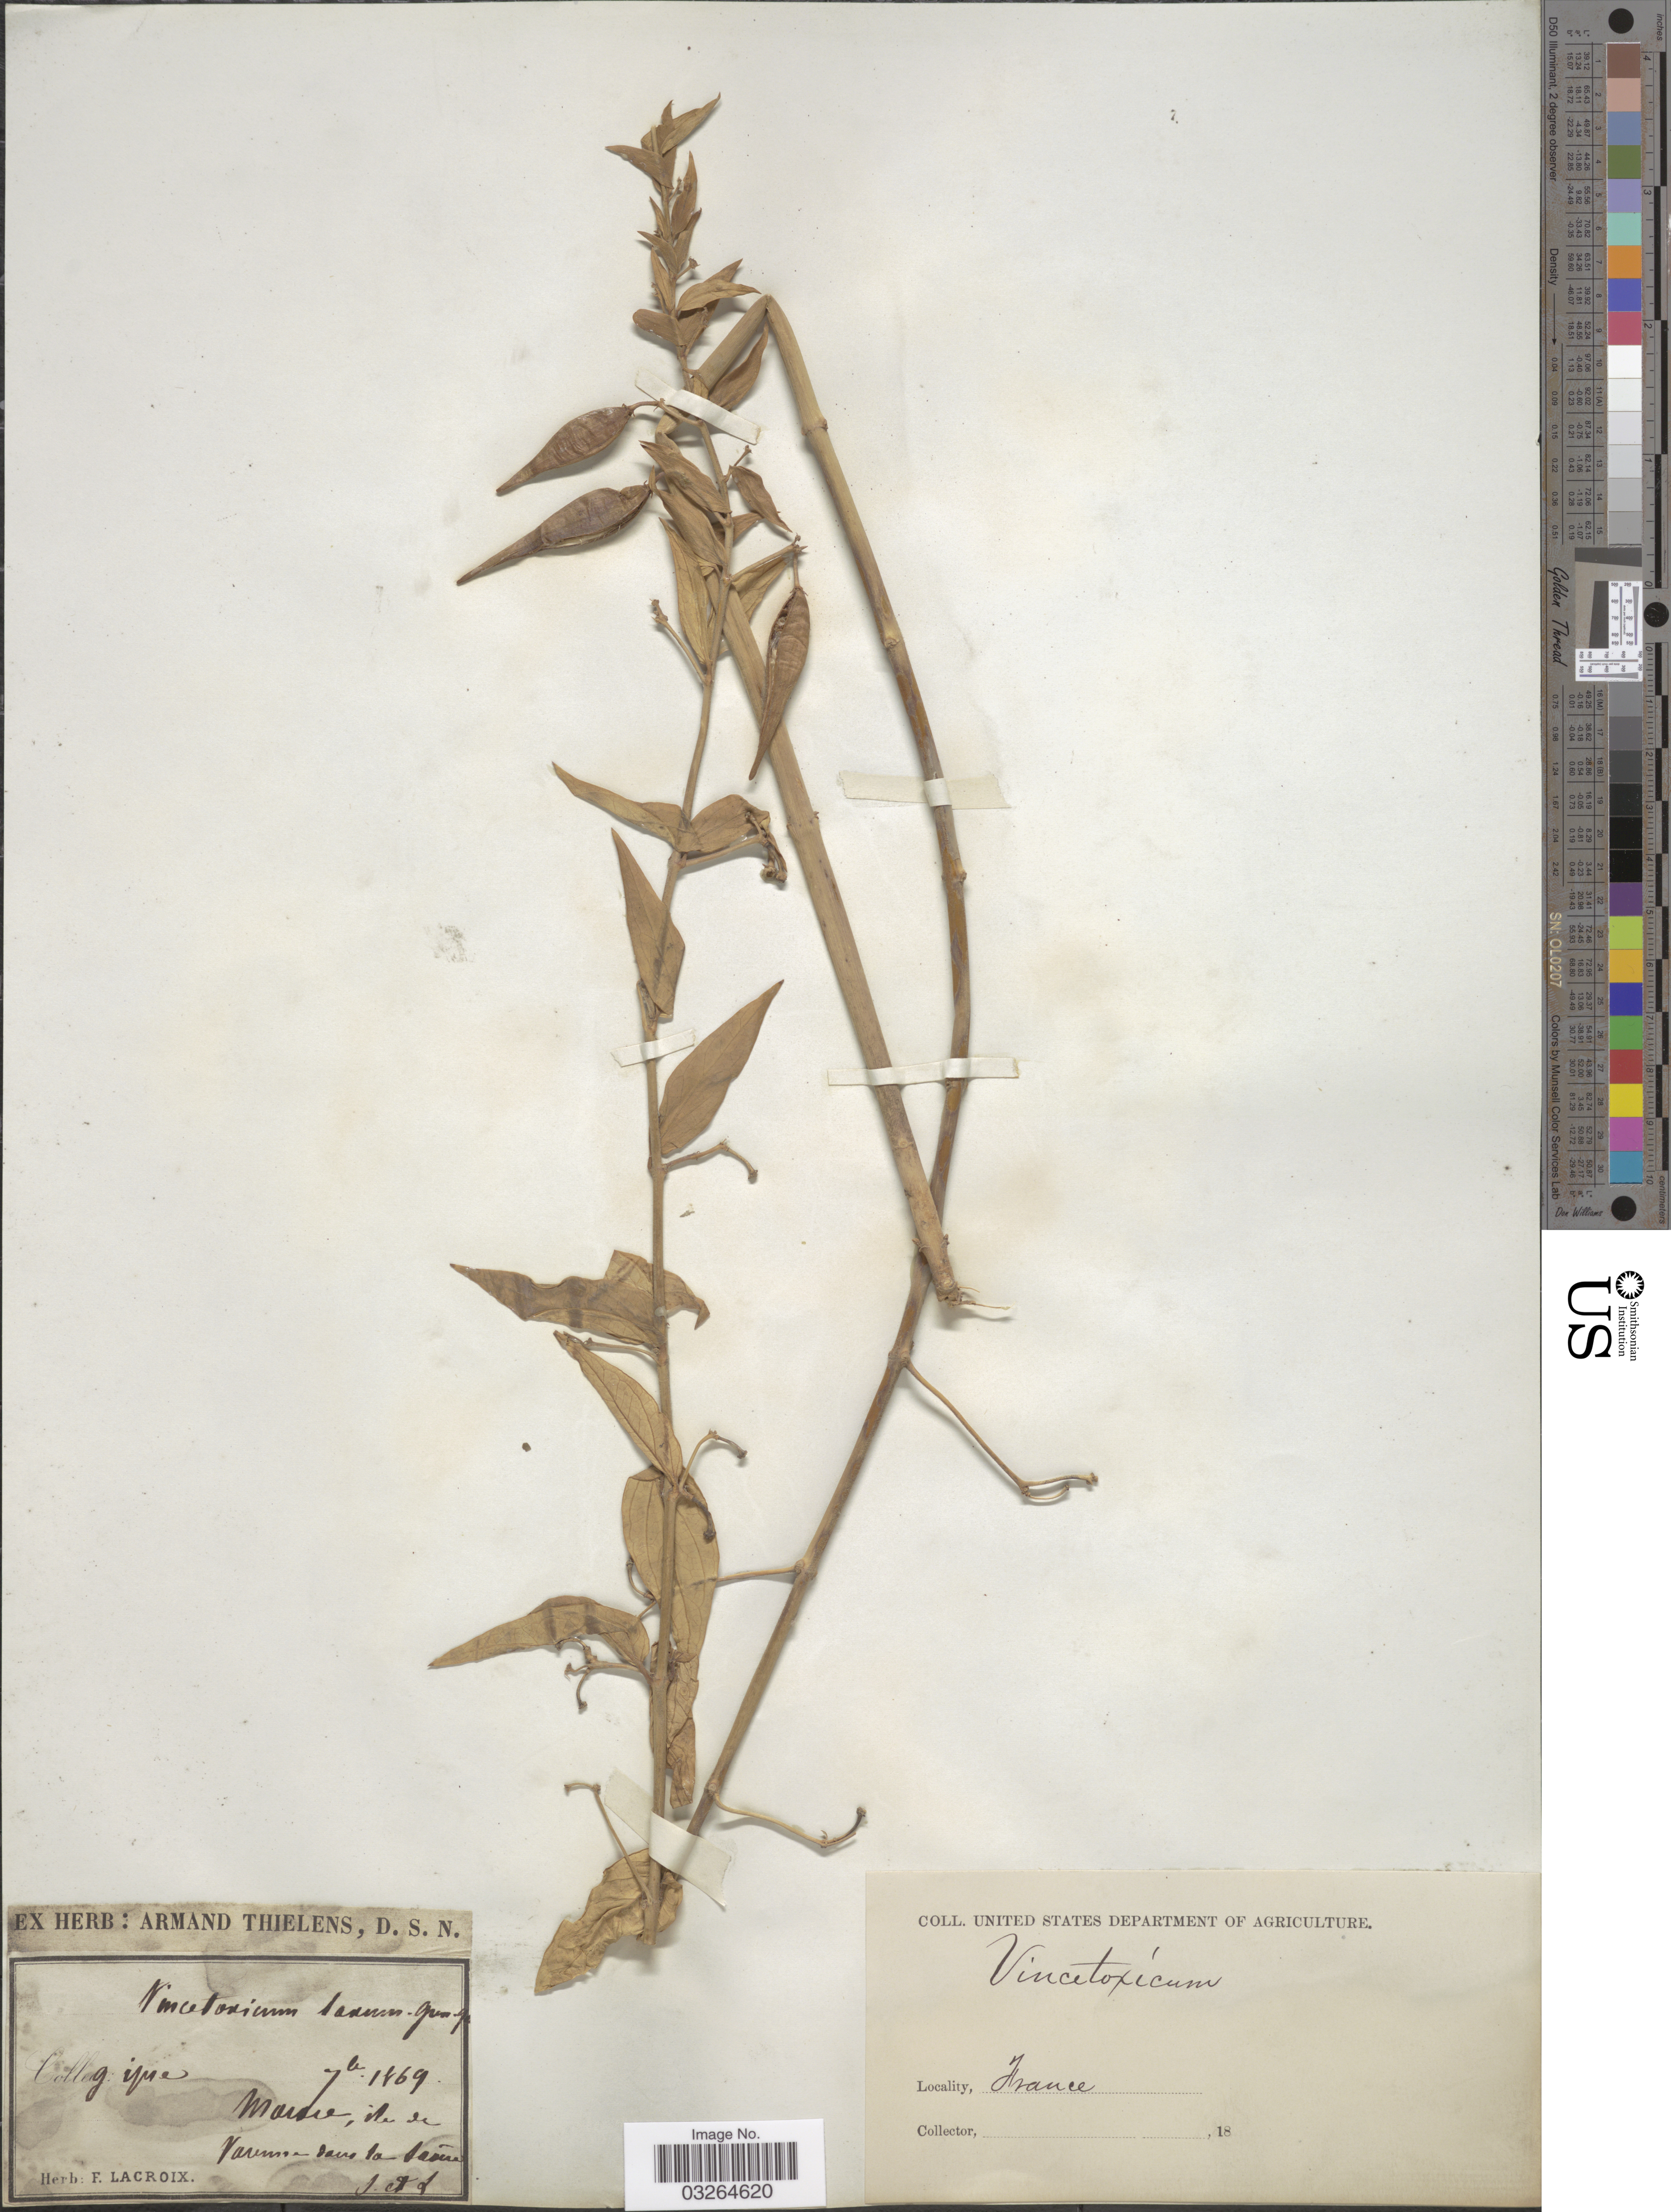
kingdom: Plantae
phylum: Tracheophyta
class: Magnoliopsida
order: Gentianales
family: Apocynaceae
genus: Cynanchum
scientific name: Cynanchum laxum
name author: Bartl.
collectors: F. Lacroix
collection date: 1869-09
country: France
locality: Mauv, ile de Varena [interpreted] dans la Sesux [interpreted].